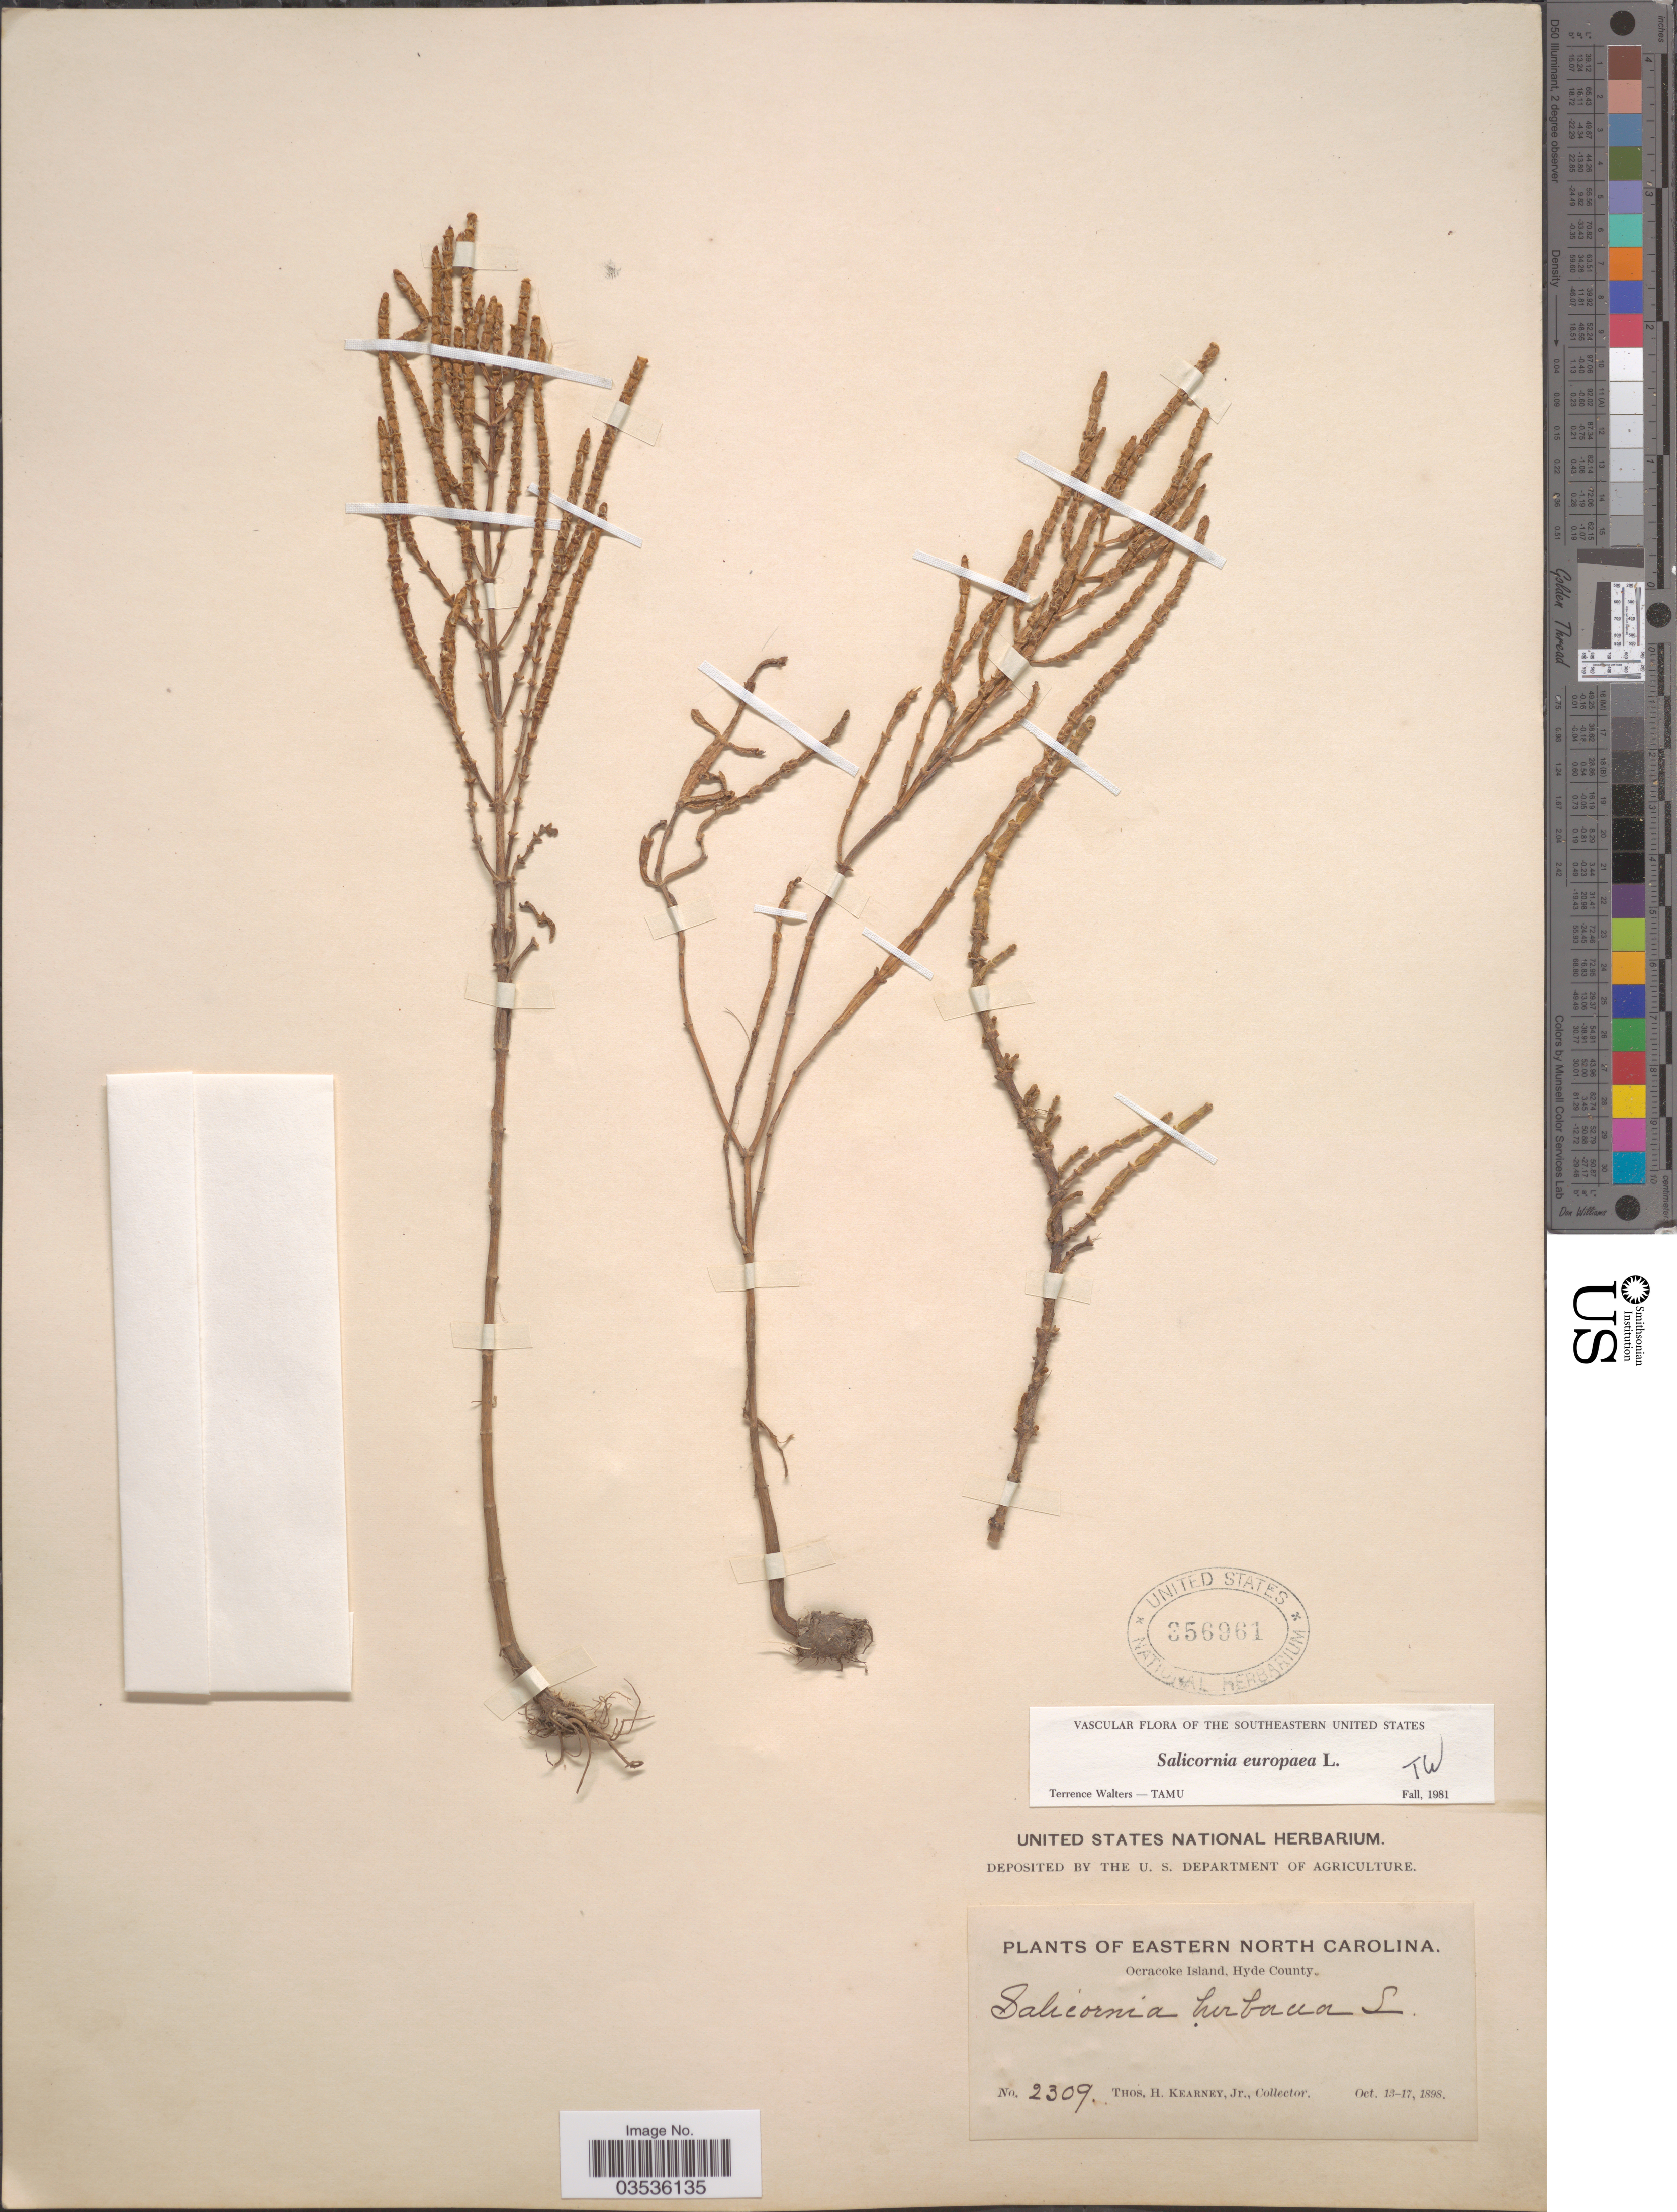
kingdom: Plantae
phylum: Tracheophyta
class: Magnoliopsida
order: Caryophyllales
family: Amaranthaceae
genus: Salicornia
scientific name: Salicornia europaea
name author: L.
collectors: T. H. Kearney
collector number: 2309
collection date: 1898-10-13/1898-10-17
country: United States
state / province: North Carolina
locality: Eastern North Carolina. Ocracoke Island, Hyde County.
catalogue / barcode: US 356961